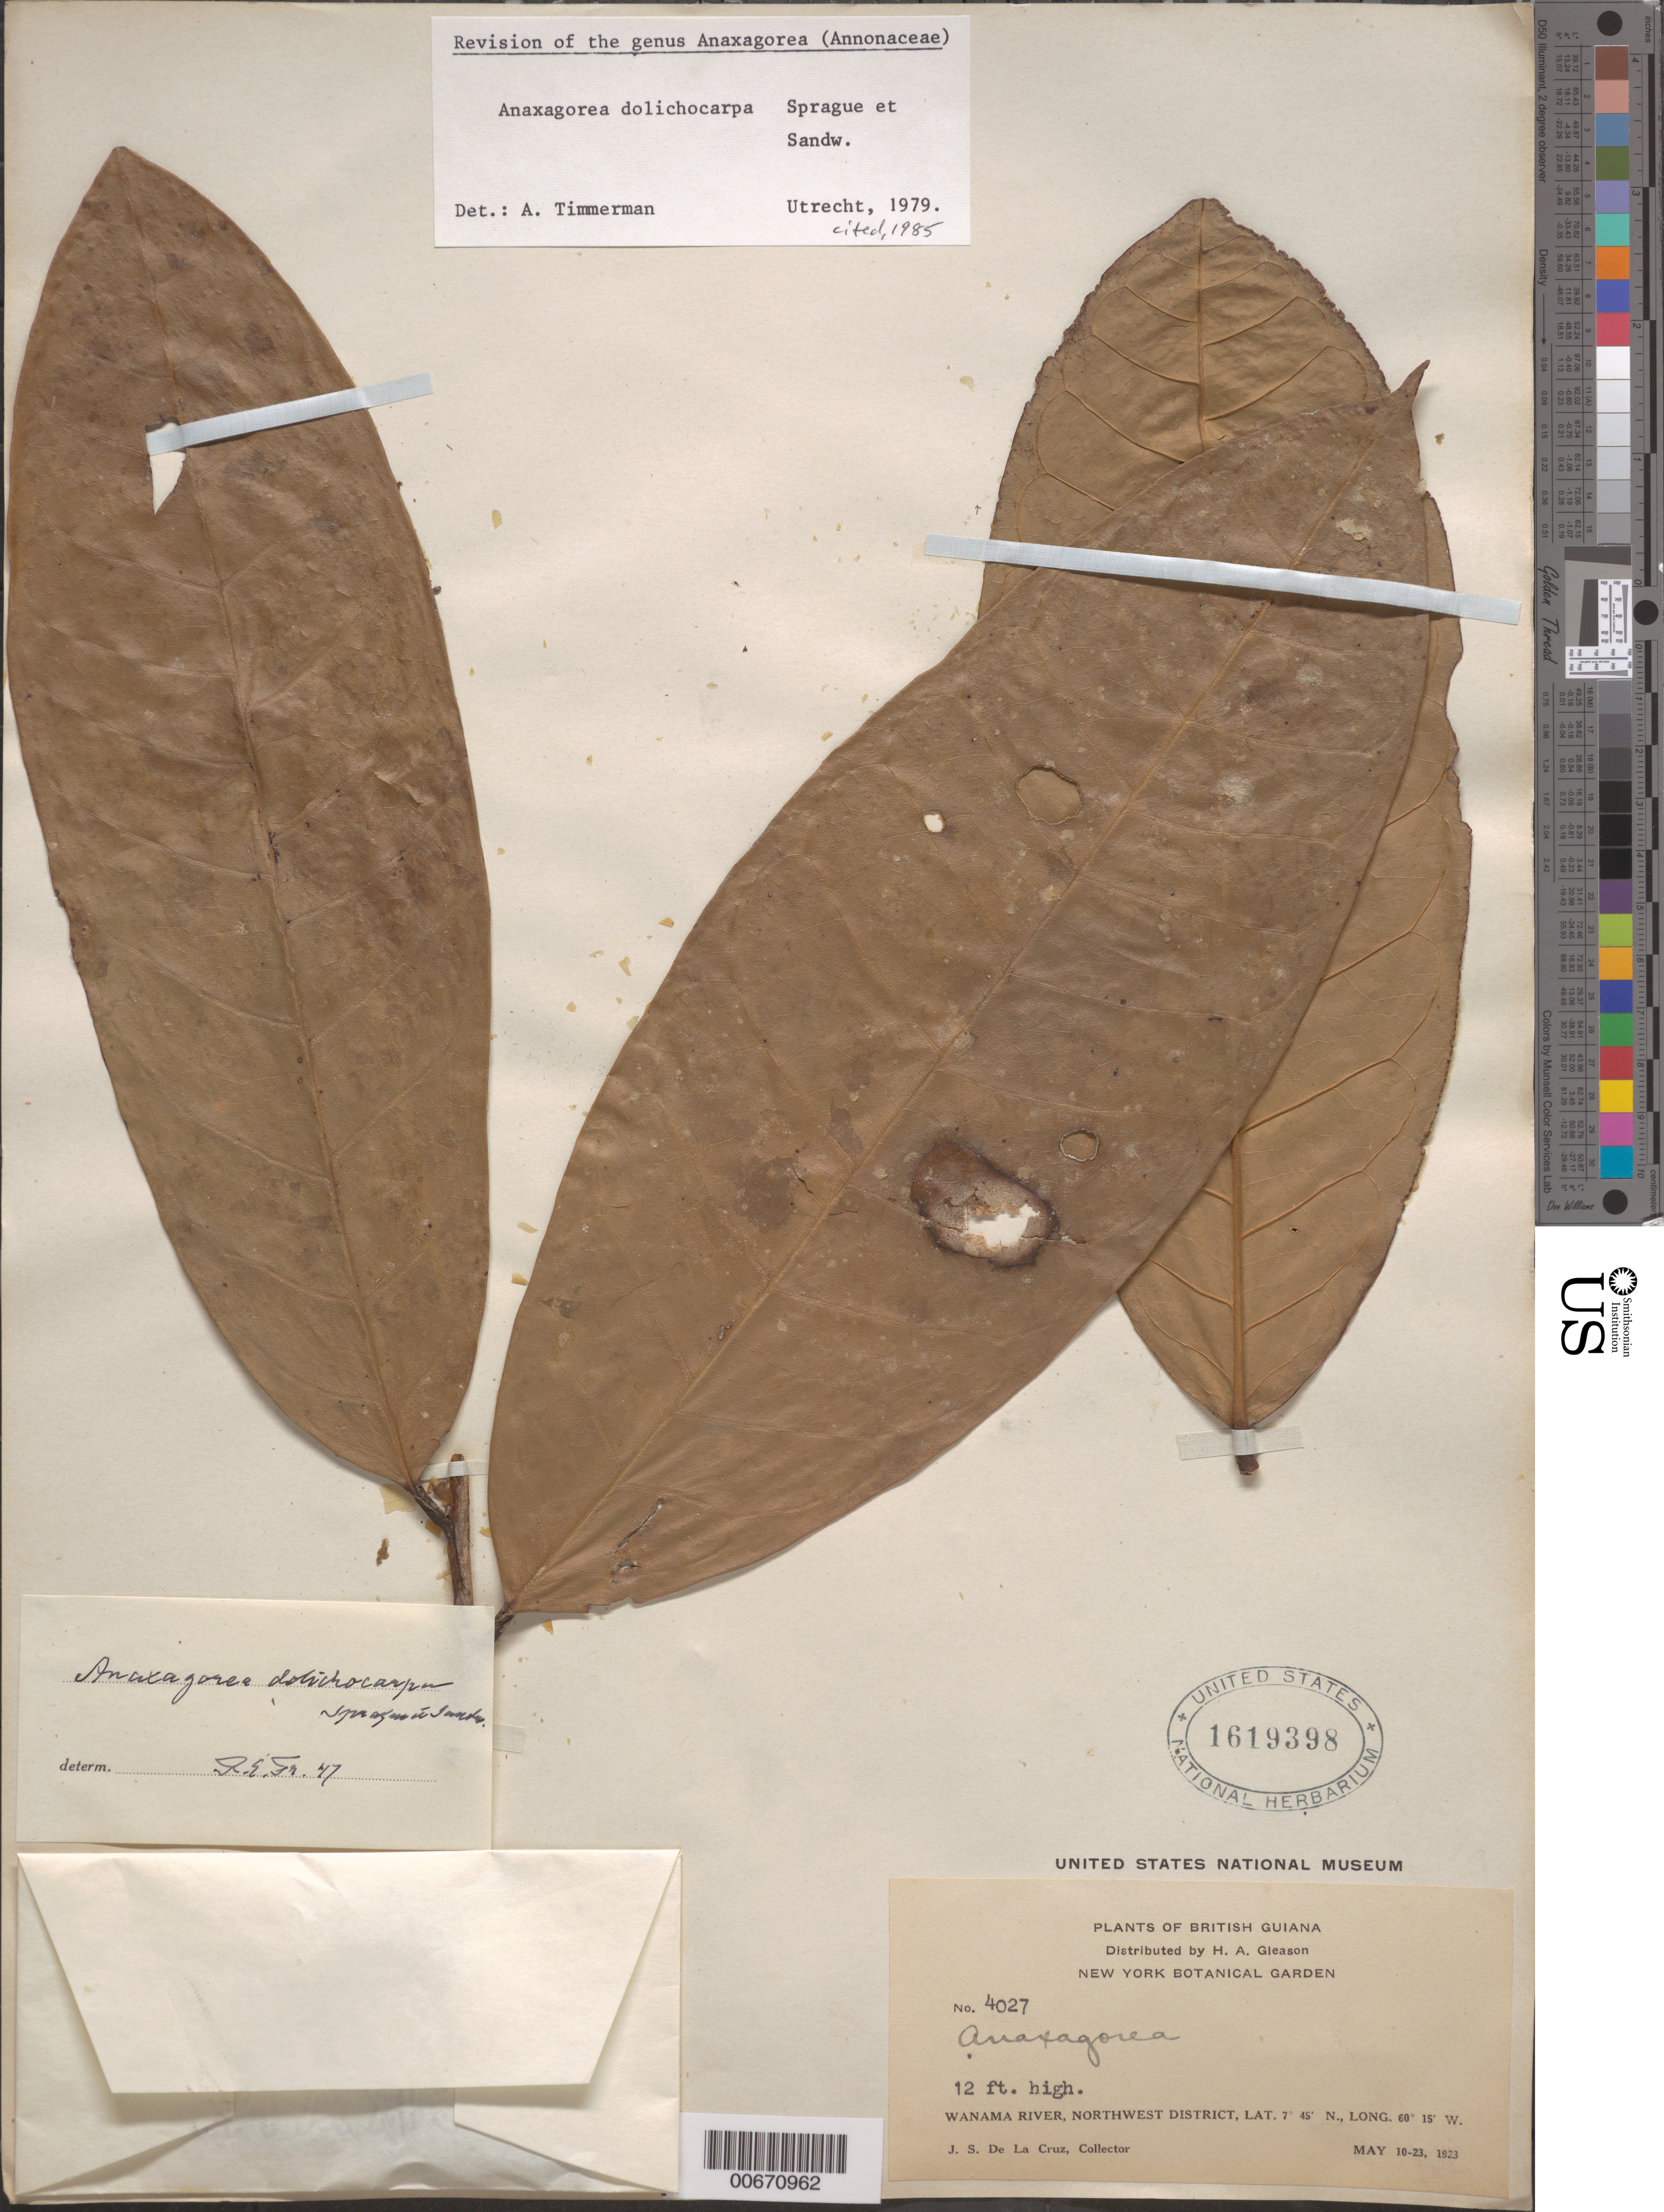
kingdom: Plantae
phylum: Tracheophyta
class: Magnoliopsida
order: Magnoliales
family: Annonaceae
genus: Anaxagorea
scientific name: Anaxagorea dolichocarpa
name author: Sprague & Sandwith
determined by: Timmerman, A.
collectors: J. S. de la Cruz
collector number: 4027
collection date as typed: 10-May-23 to 23-May-23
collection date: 1923-05-10/1923-05-23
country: Guyana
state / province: Barima-Waini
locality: Wanama R., NW District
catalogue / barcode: US 1619398